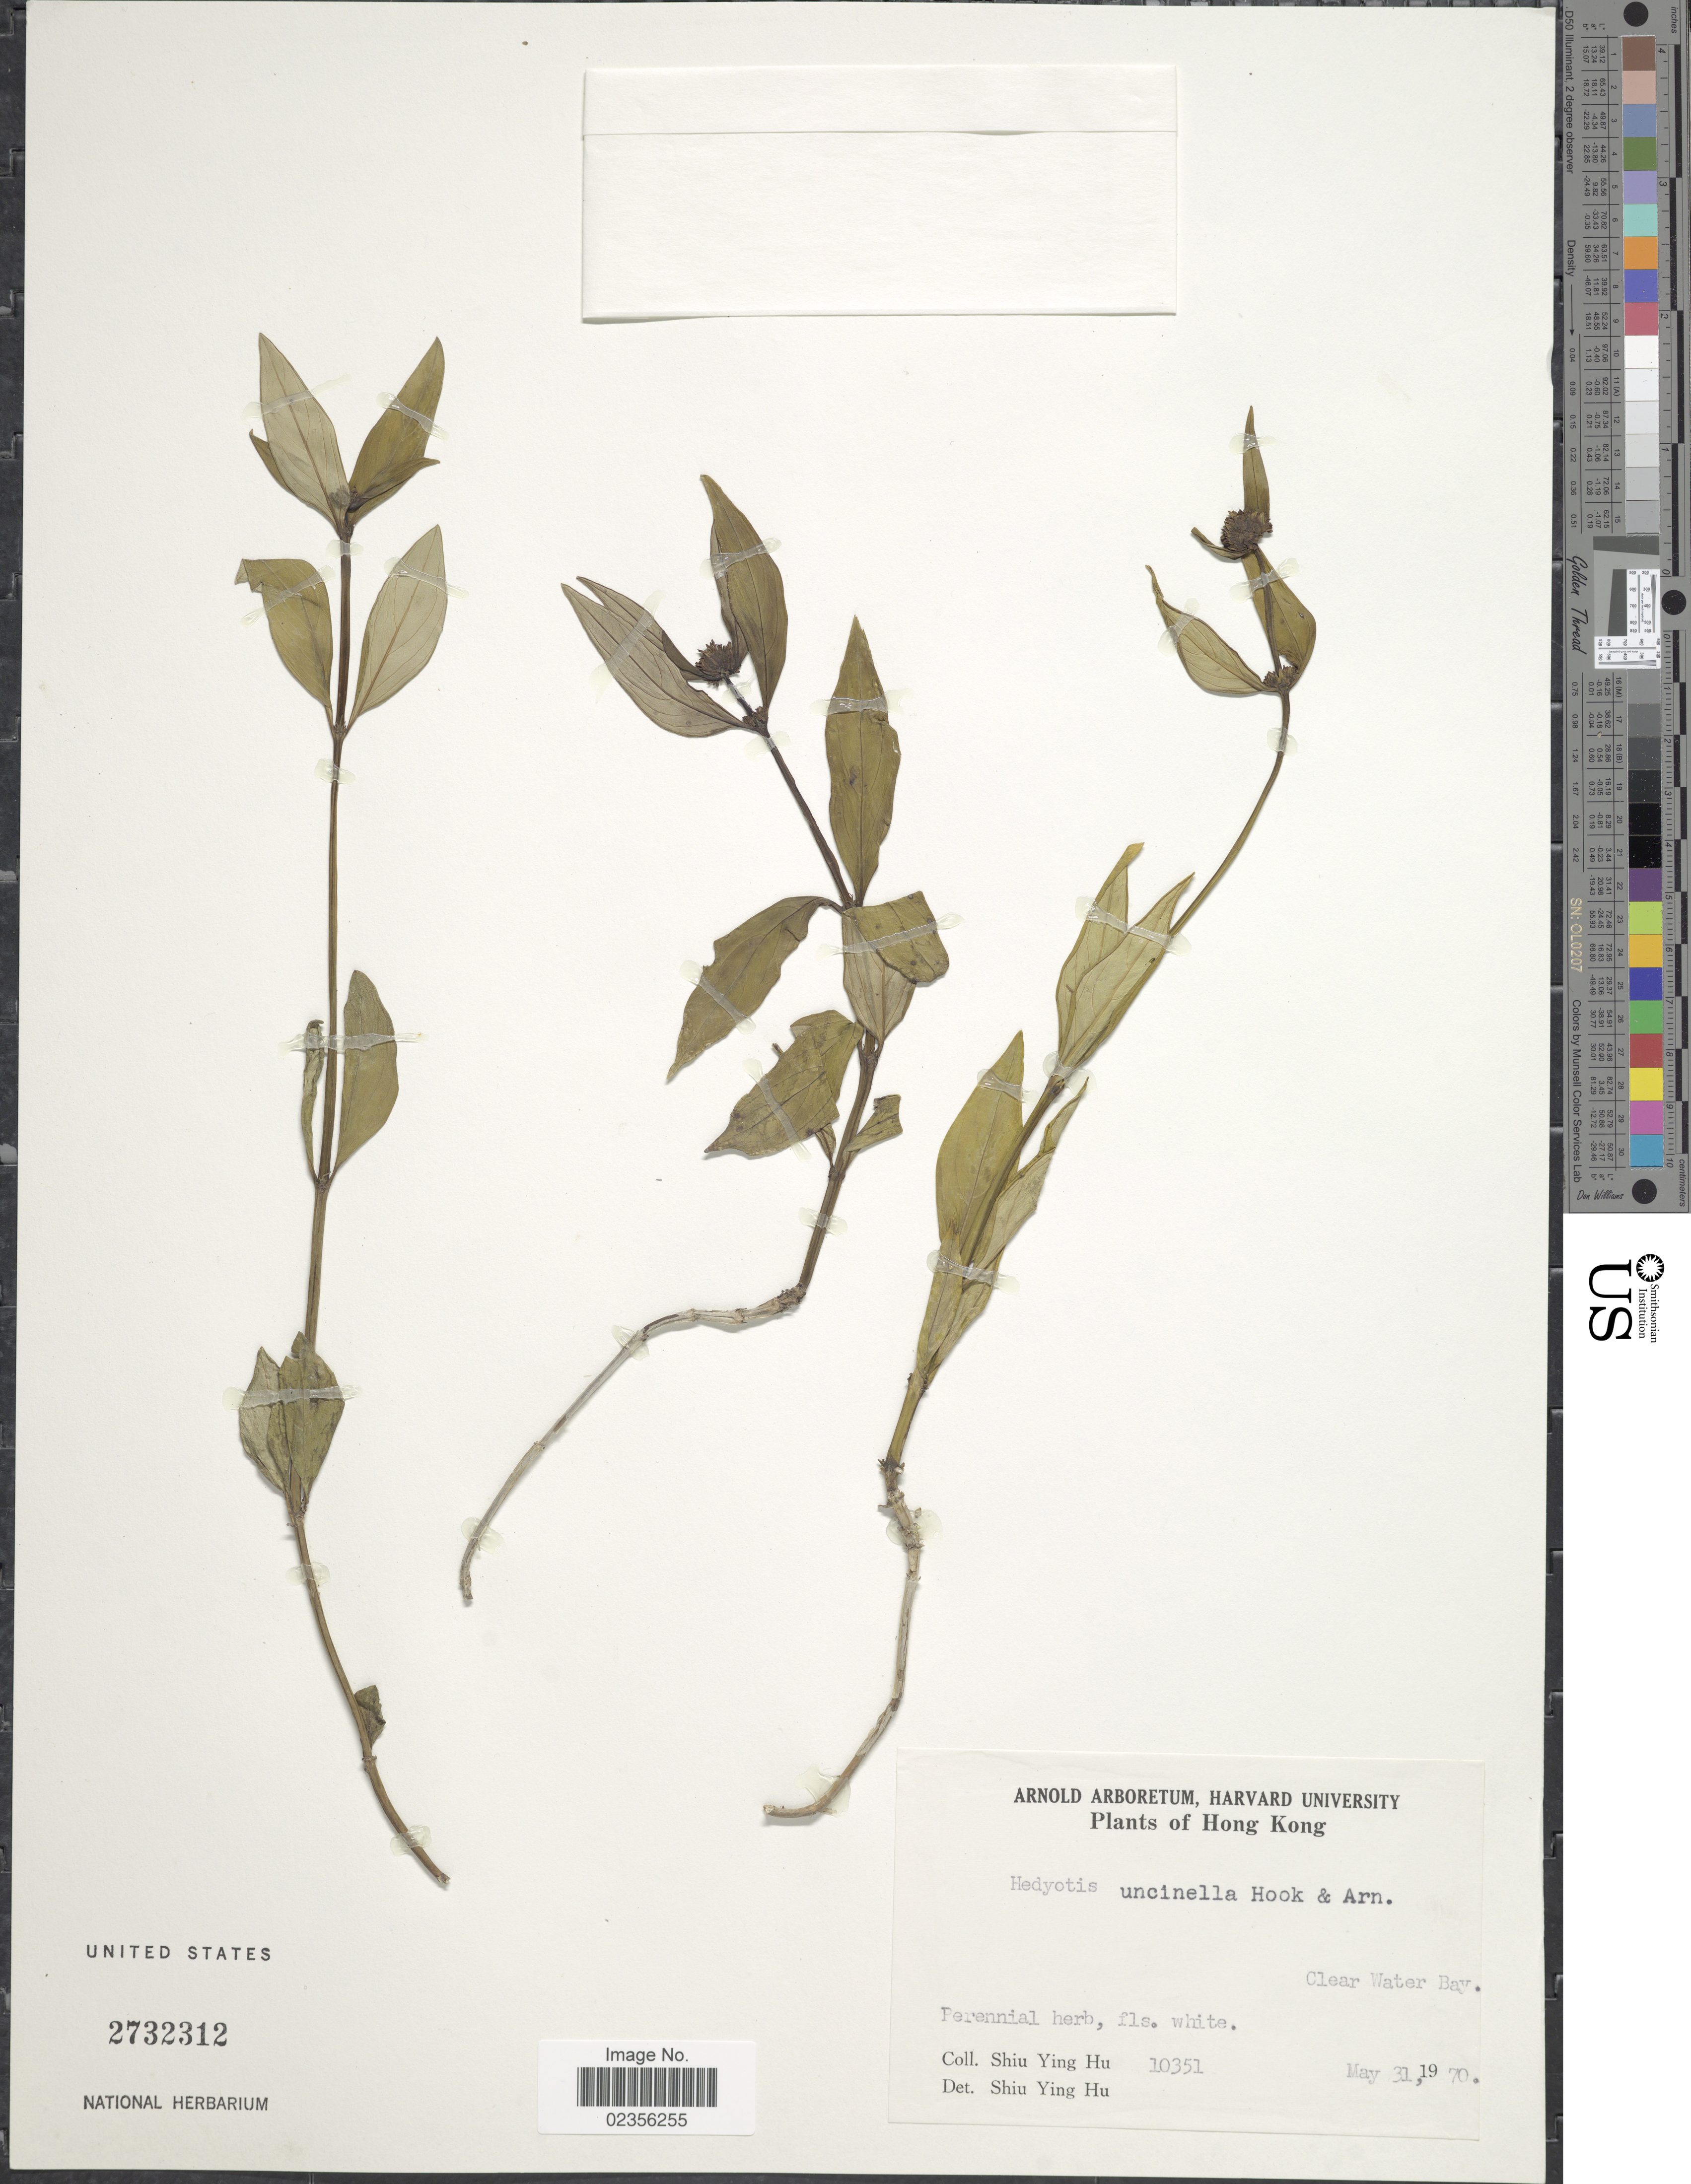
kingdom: Plantae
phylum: Tracheophyta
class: Magnoliopsida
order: Gentianales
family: Rubiaceae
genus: Hedyotis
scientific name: Hedyotis uncinella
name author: Hook. & Arn.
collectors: S. Y. Hu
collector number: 10351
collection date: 1970-05-31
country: China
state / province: Hong Kong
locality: Clear Water Bay, Hong Kong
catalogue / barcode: US 2732312